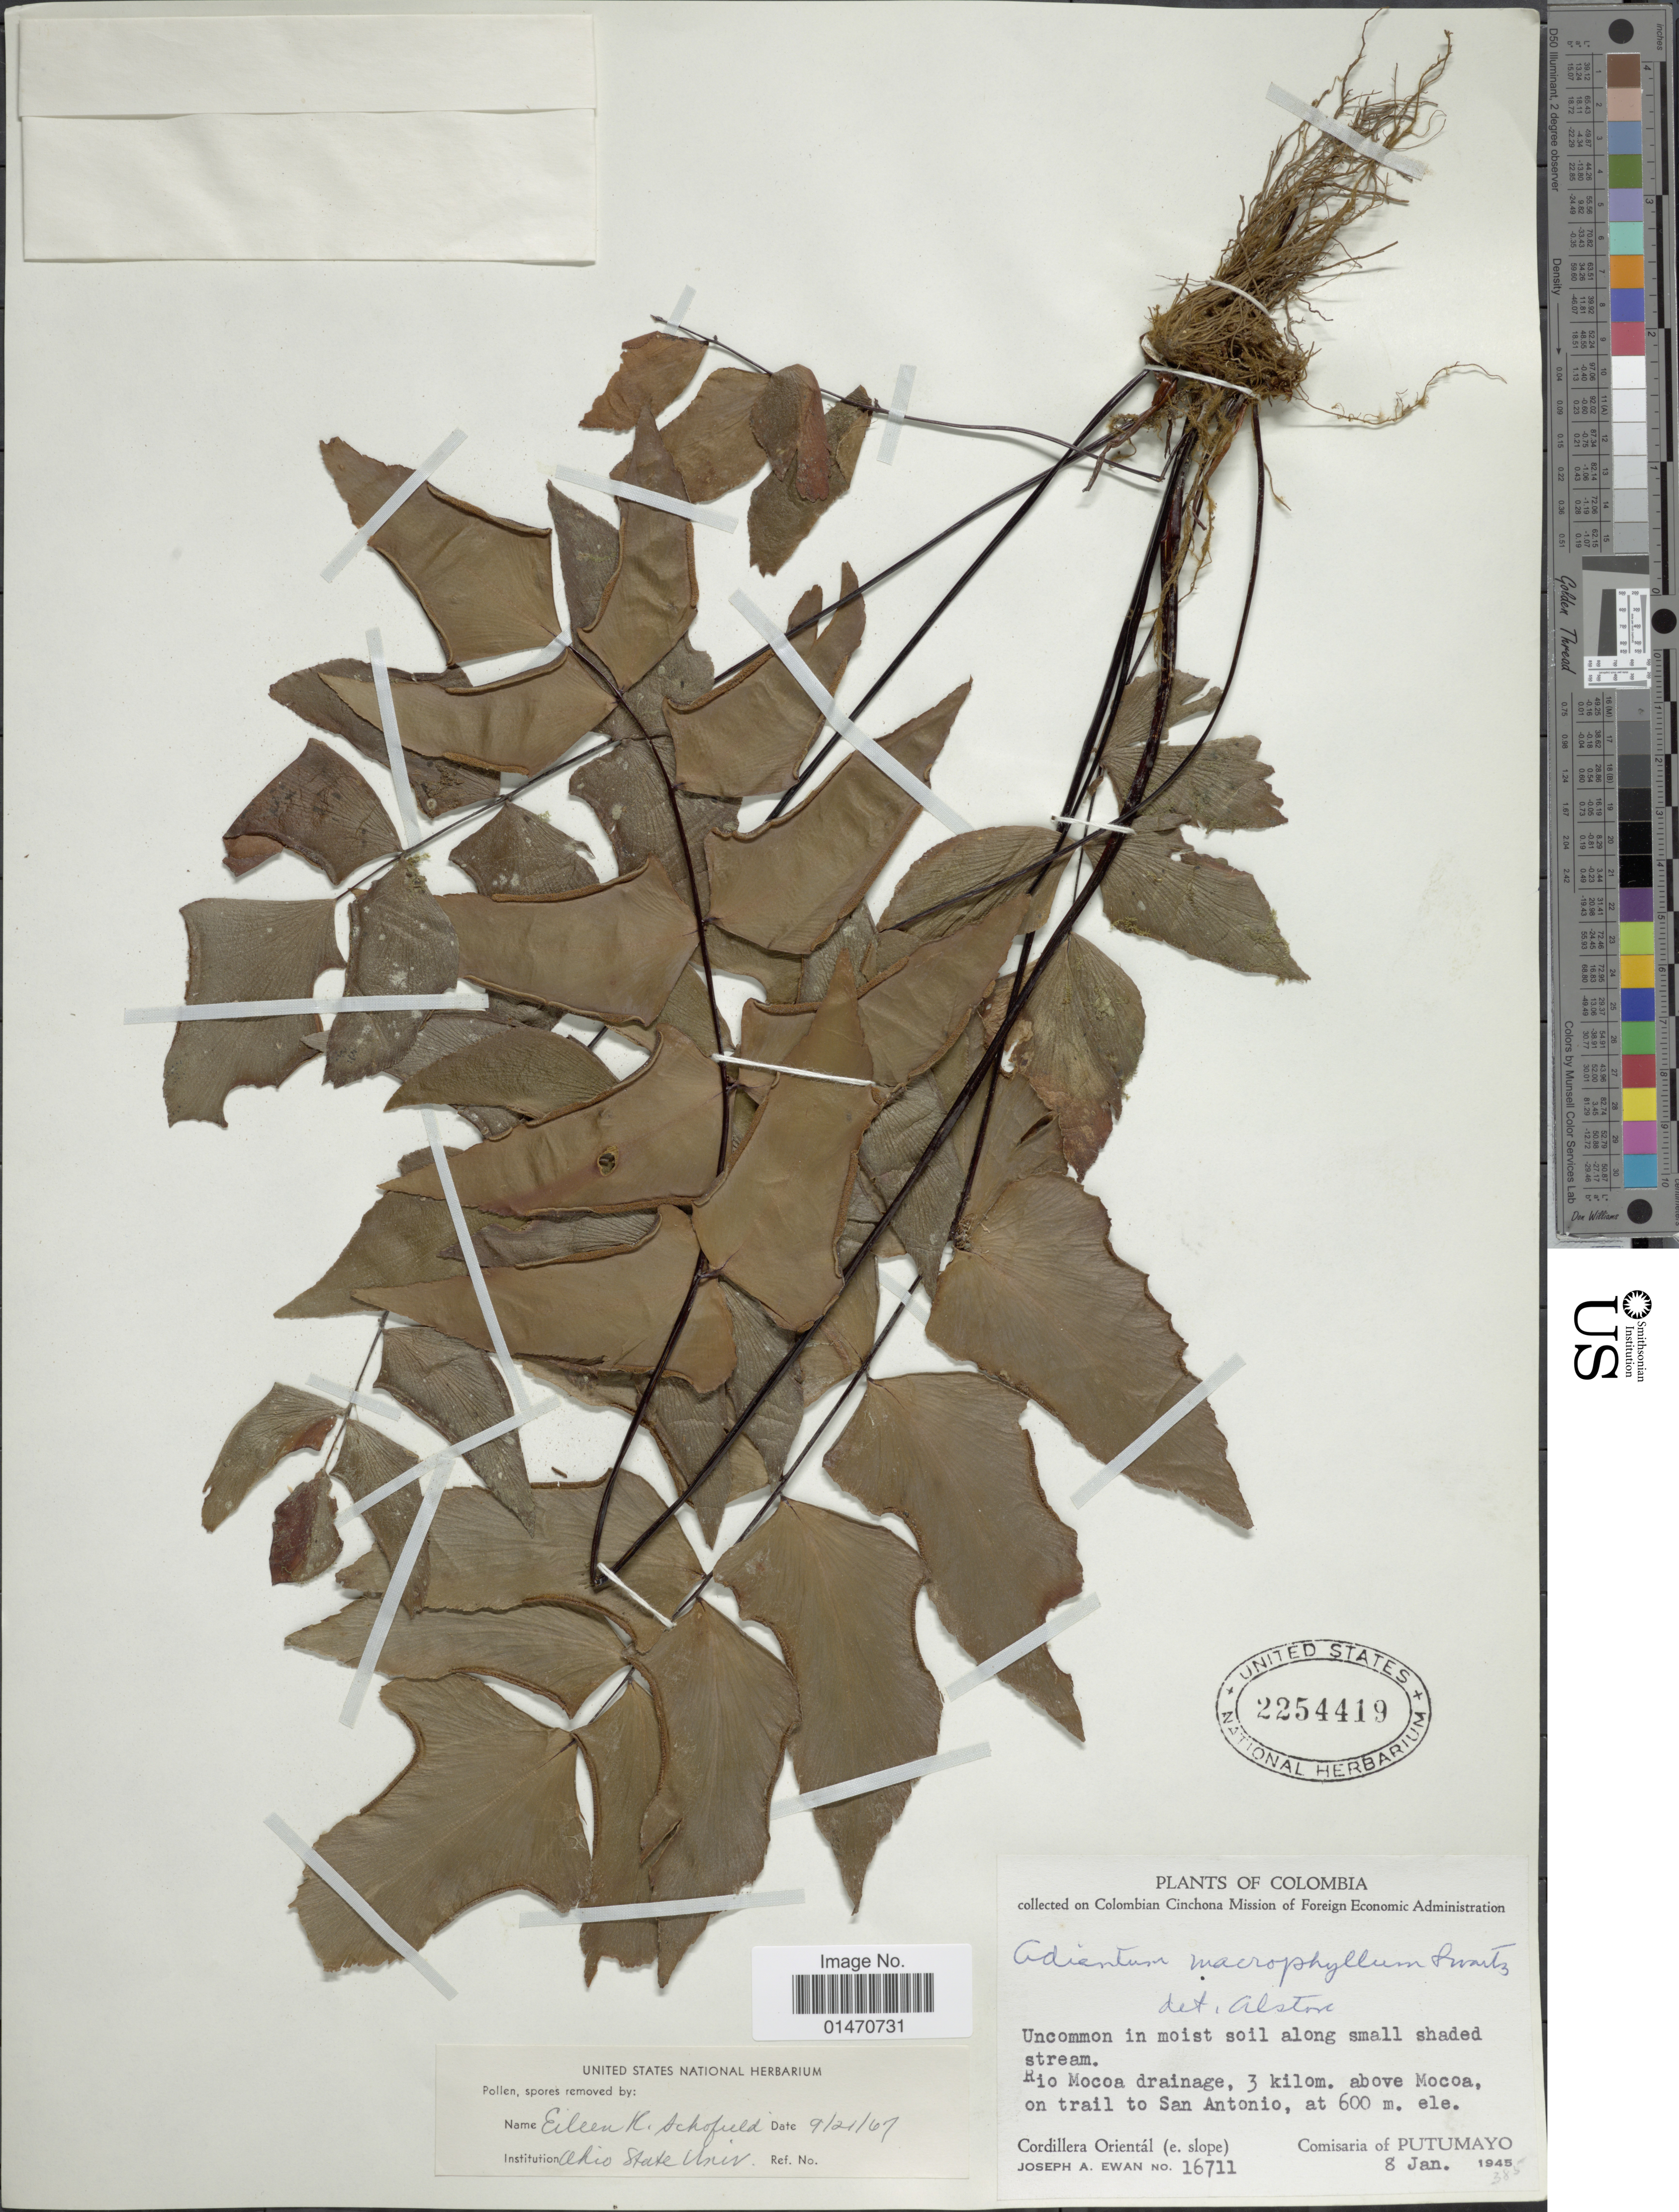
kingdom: Plantae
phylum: Tracheophyta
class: Polypodiopsida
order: Polypodiales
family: Pteridaceae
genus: Adiantum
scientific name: Adiantum macrophyllum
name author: Sw.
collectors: J. A. Ewan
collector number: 16711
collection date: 1945-01-08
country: Colombia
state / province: Putumayo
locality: Rio Mocoa drainage, 3kilom. above Mocoa, on trail to San Antonio, Cordillera Oriental(e. slope), Comisaria of Putumayo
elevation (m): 600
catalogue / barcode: US 2254419